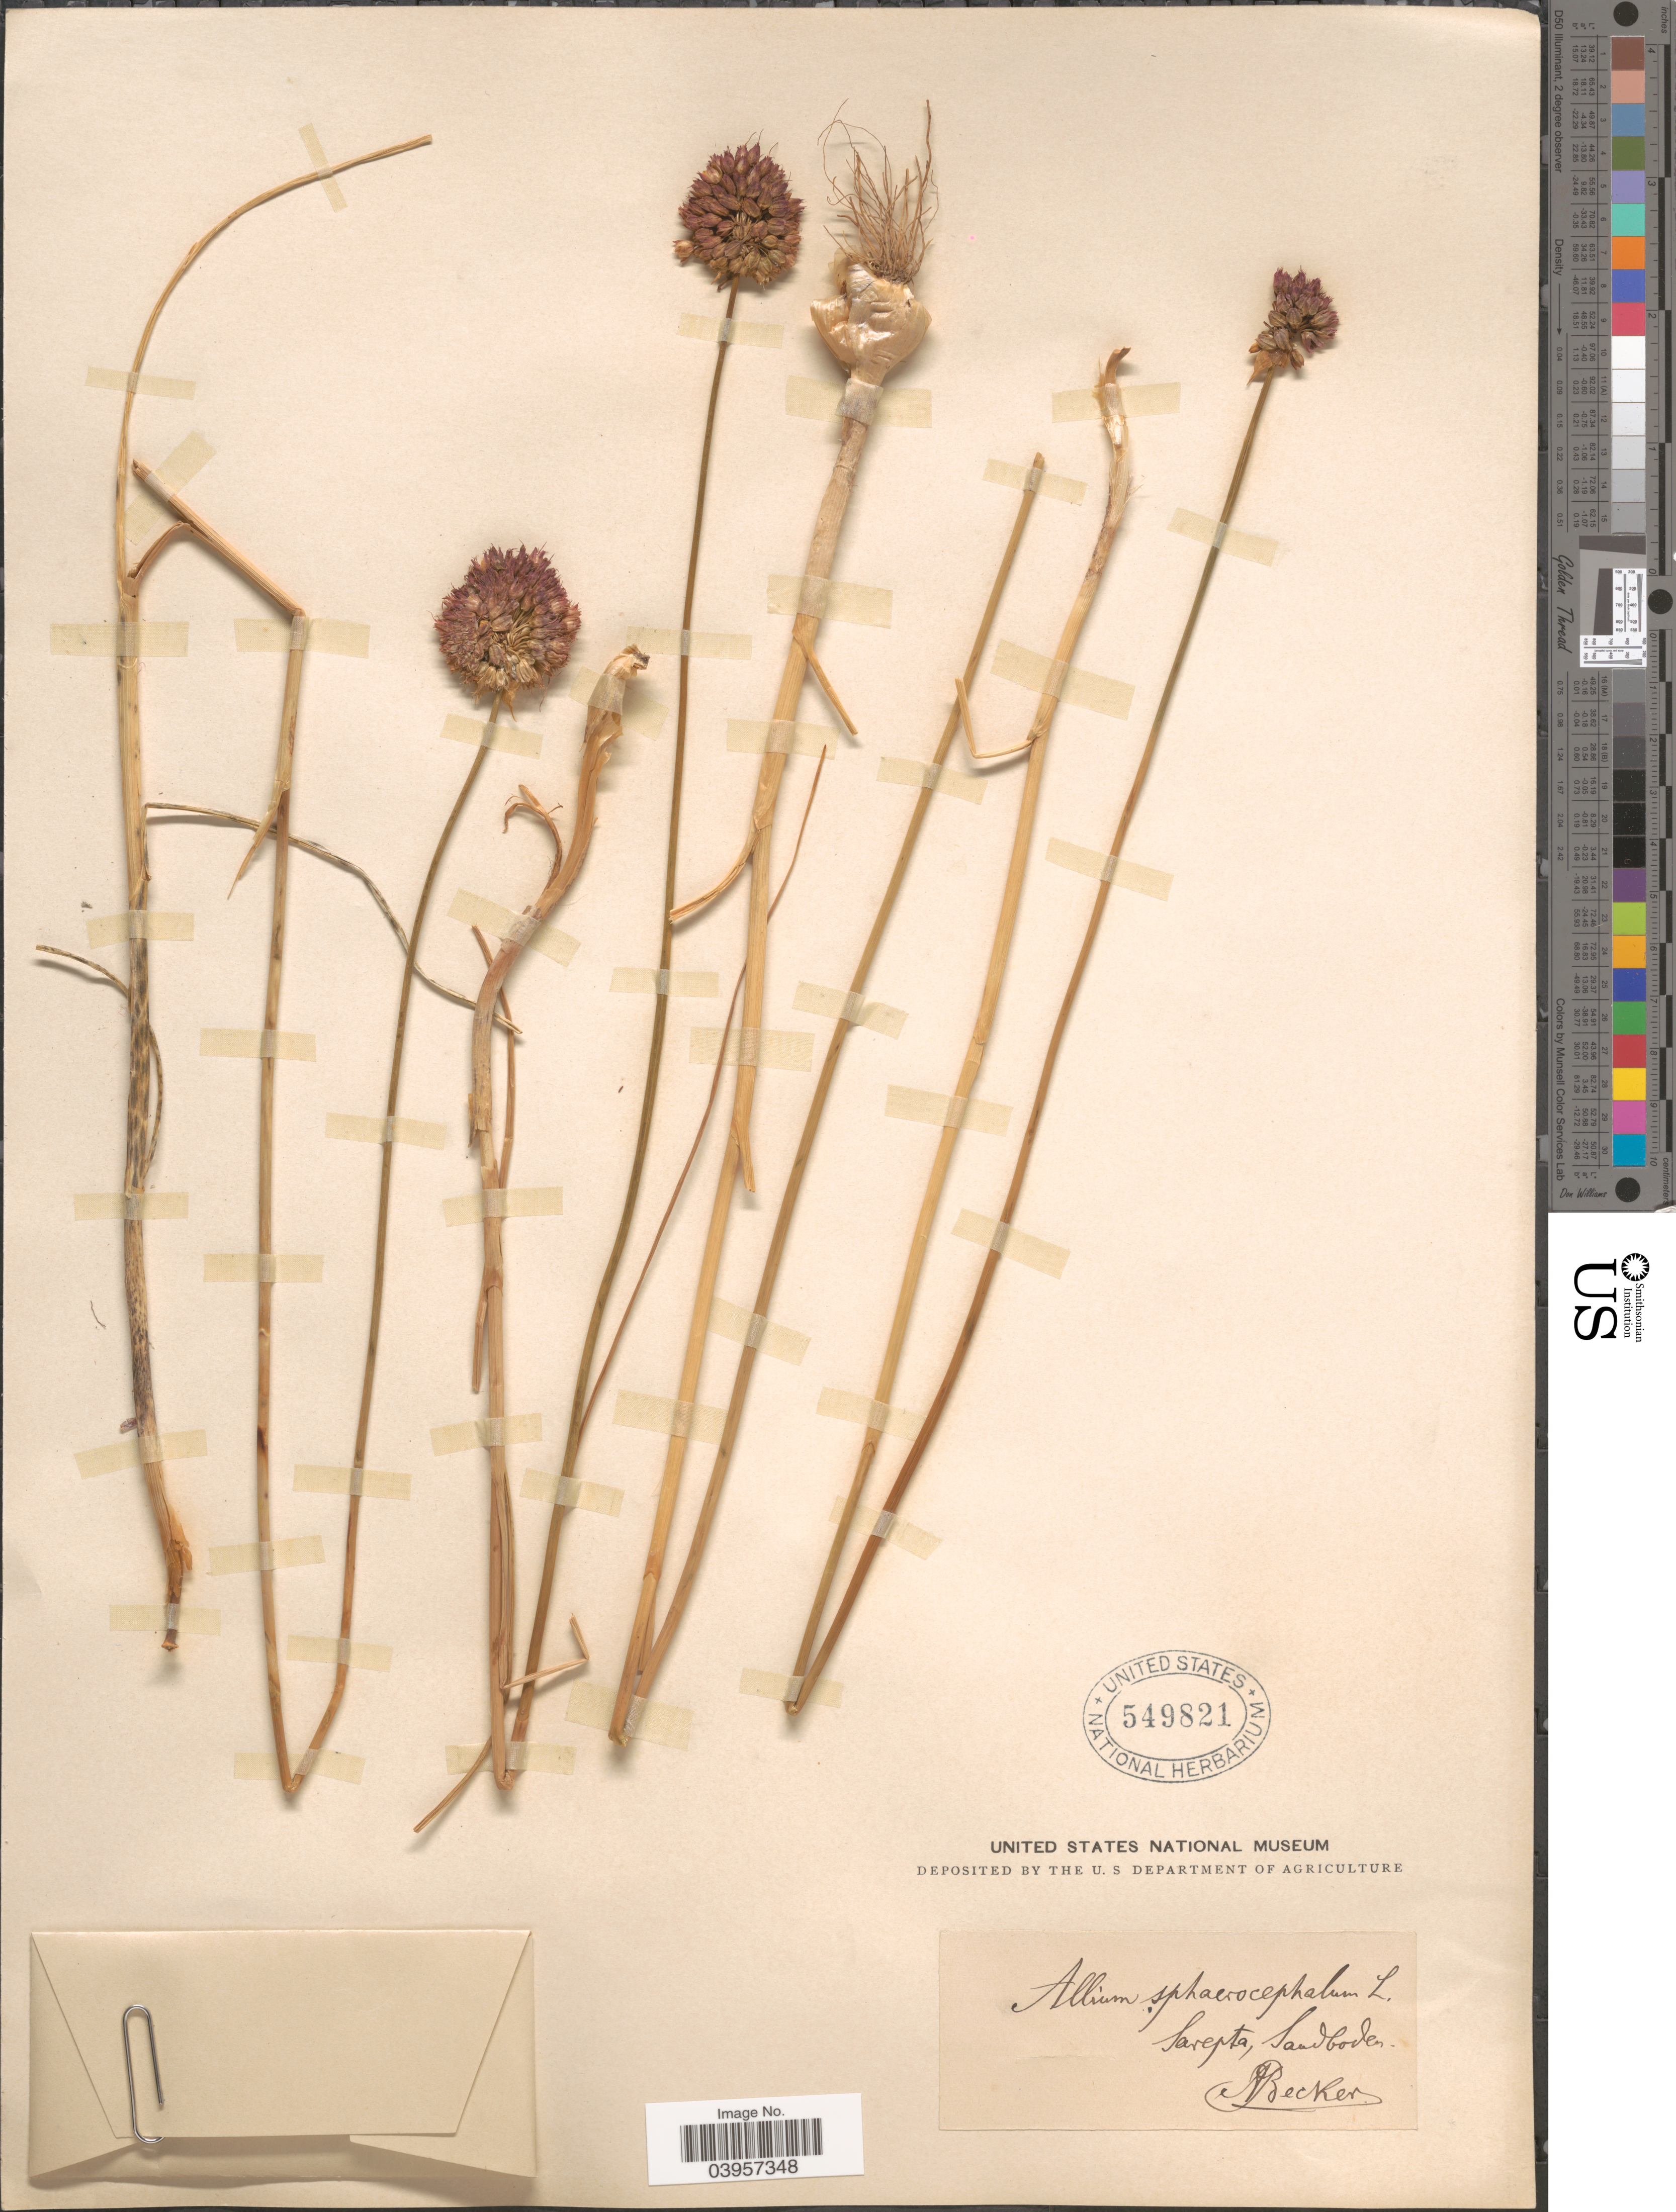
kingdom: Plantae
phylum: Tracheophyta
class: Liliopsida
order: Asparagales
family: Amaryllidaceae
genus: Allium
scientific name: Allium sphaerocephalum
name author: L.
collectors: A. Becker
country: Russian Federation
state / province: Volgograd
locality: Sarepta, Sandboden.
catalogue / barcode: US 549821